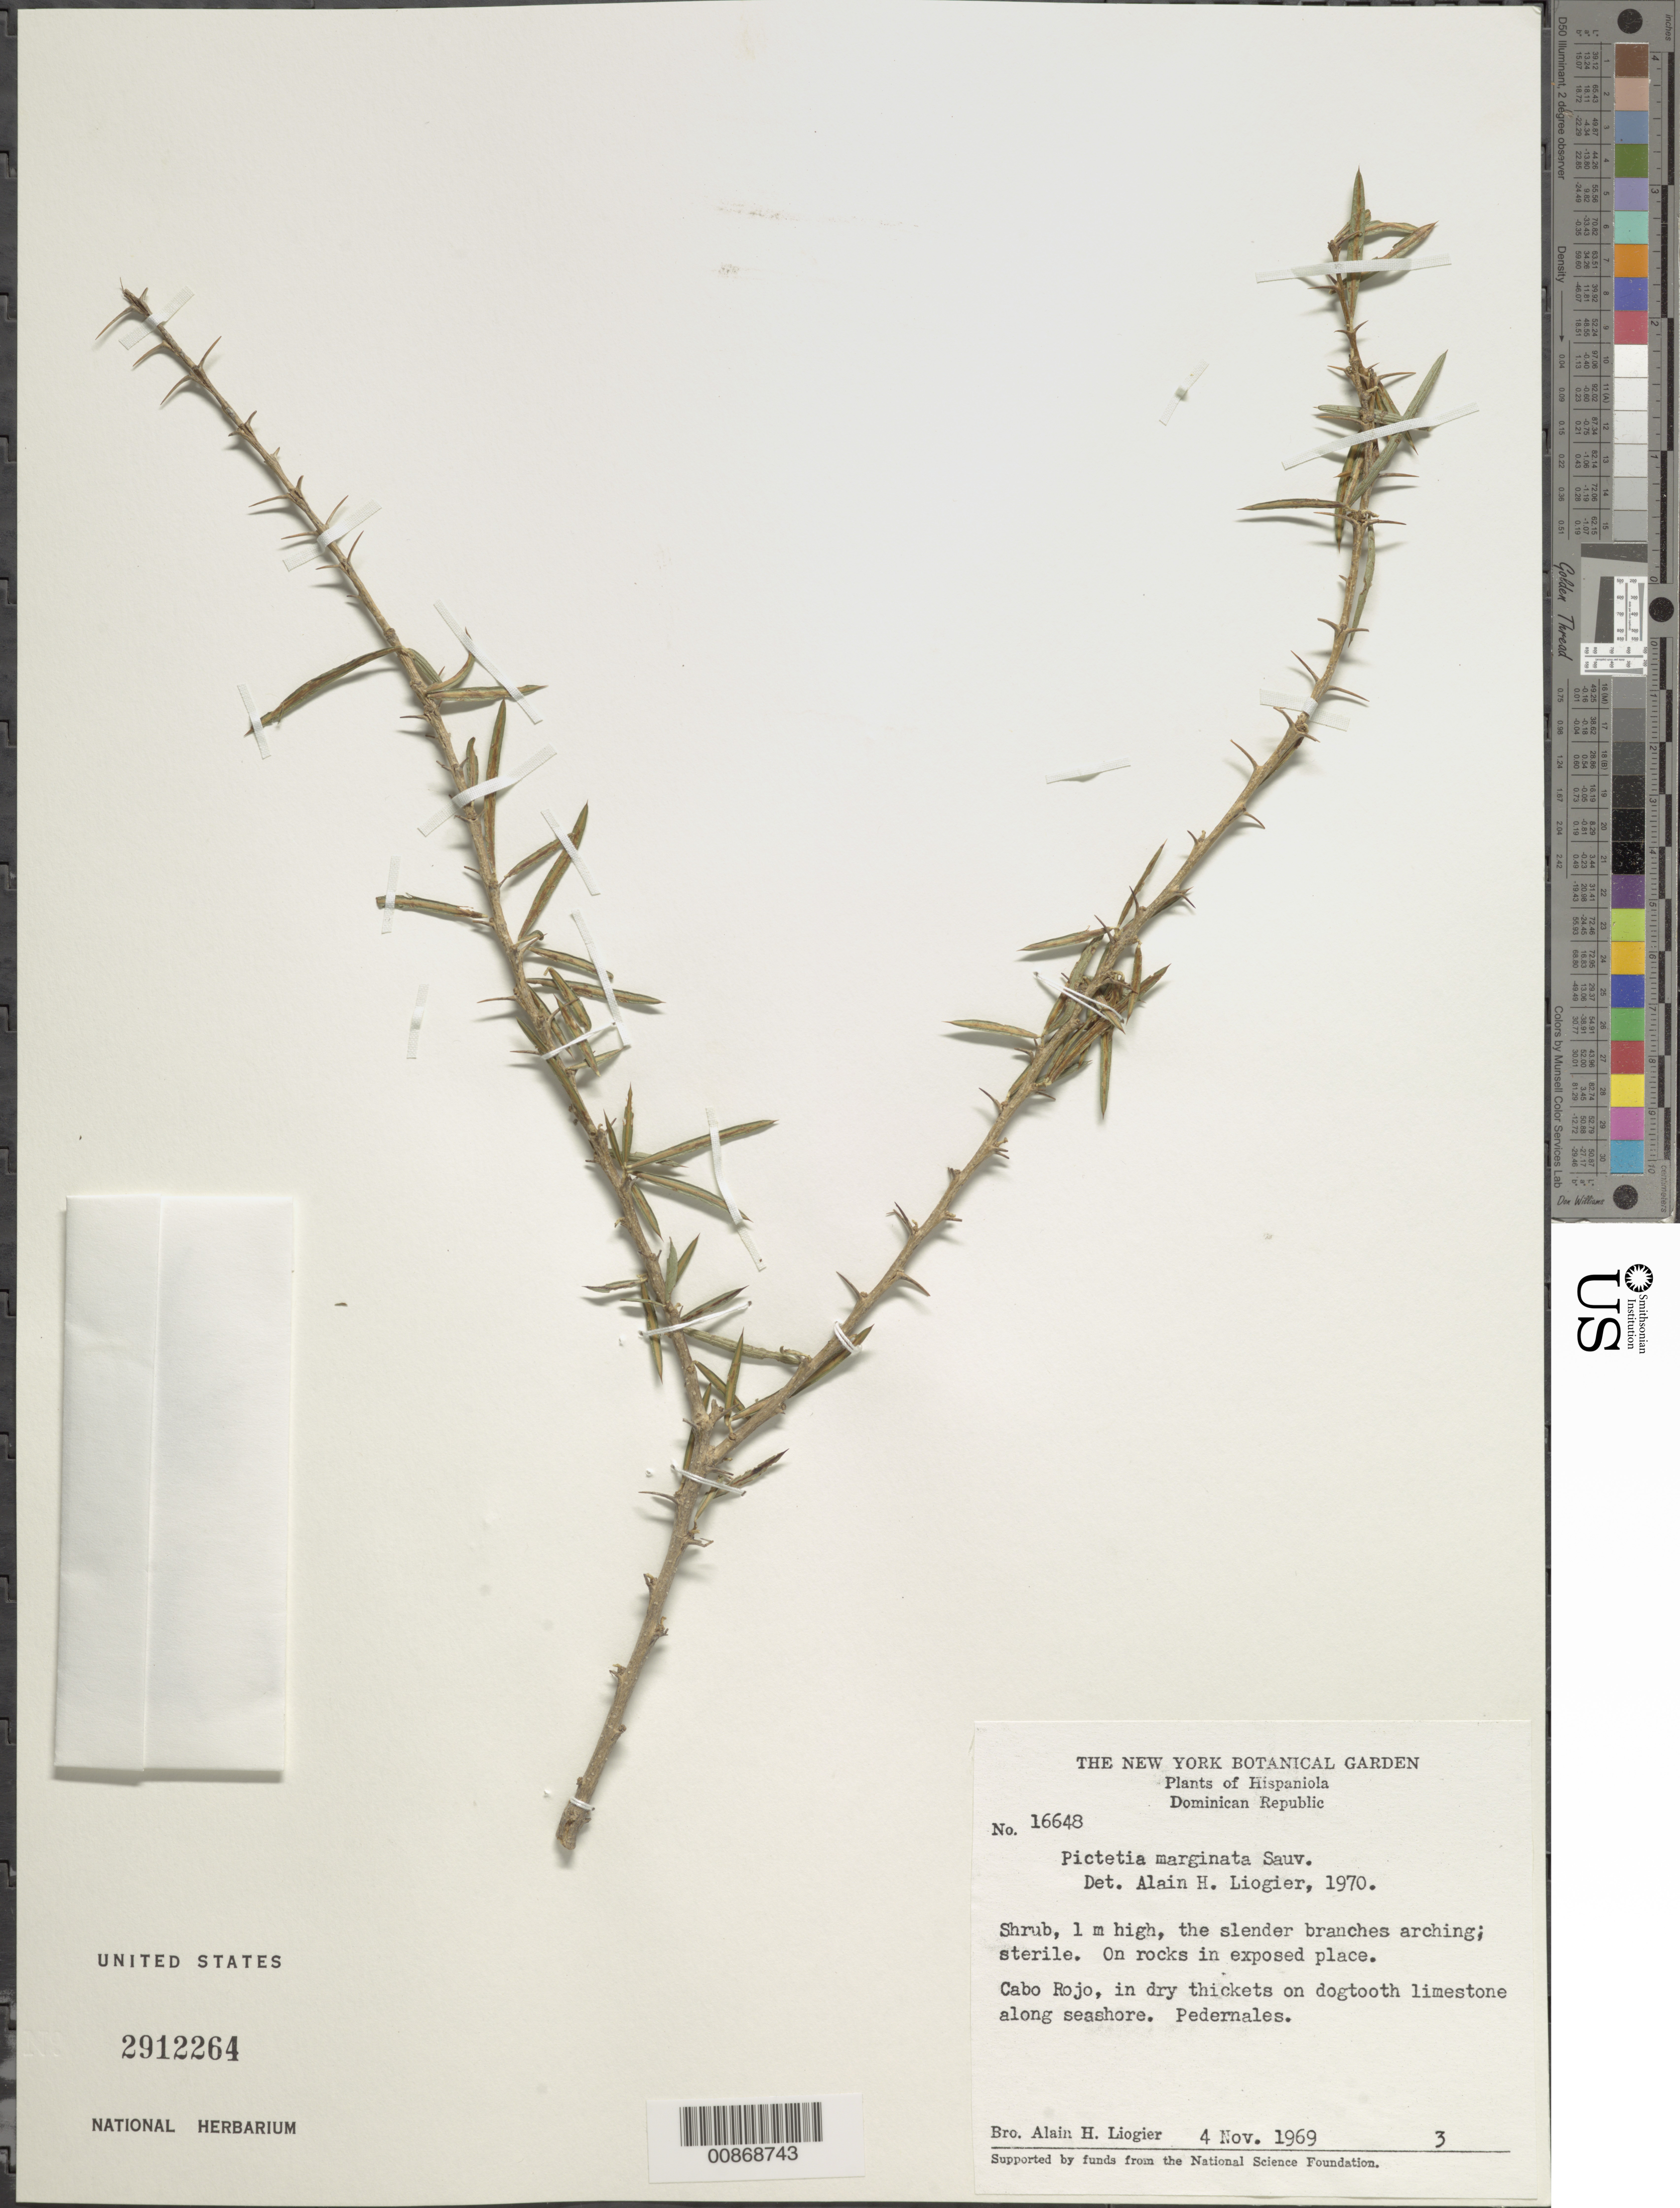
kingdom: Plantae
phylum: Tracheophyta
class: Magnoliopsida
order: Fabales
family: Fabaceae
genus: Pictetia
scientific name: Pictetia marginata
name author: C. Wright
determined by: Liogier, Alain H.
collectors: A. H. Liogier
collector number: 16648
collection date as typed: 04 Nov 1969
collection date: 1969-11-04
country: Dominican Republic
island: Hispaniola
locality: Cabo Rojo, along seashore. Pedernales.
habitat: On rocks in exposed place. In dry thickets on dogtooth limestone along seashore.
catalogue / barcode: US 2912264